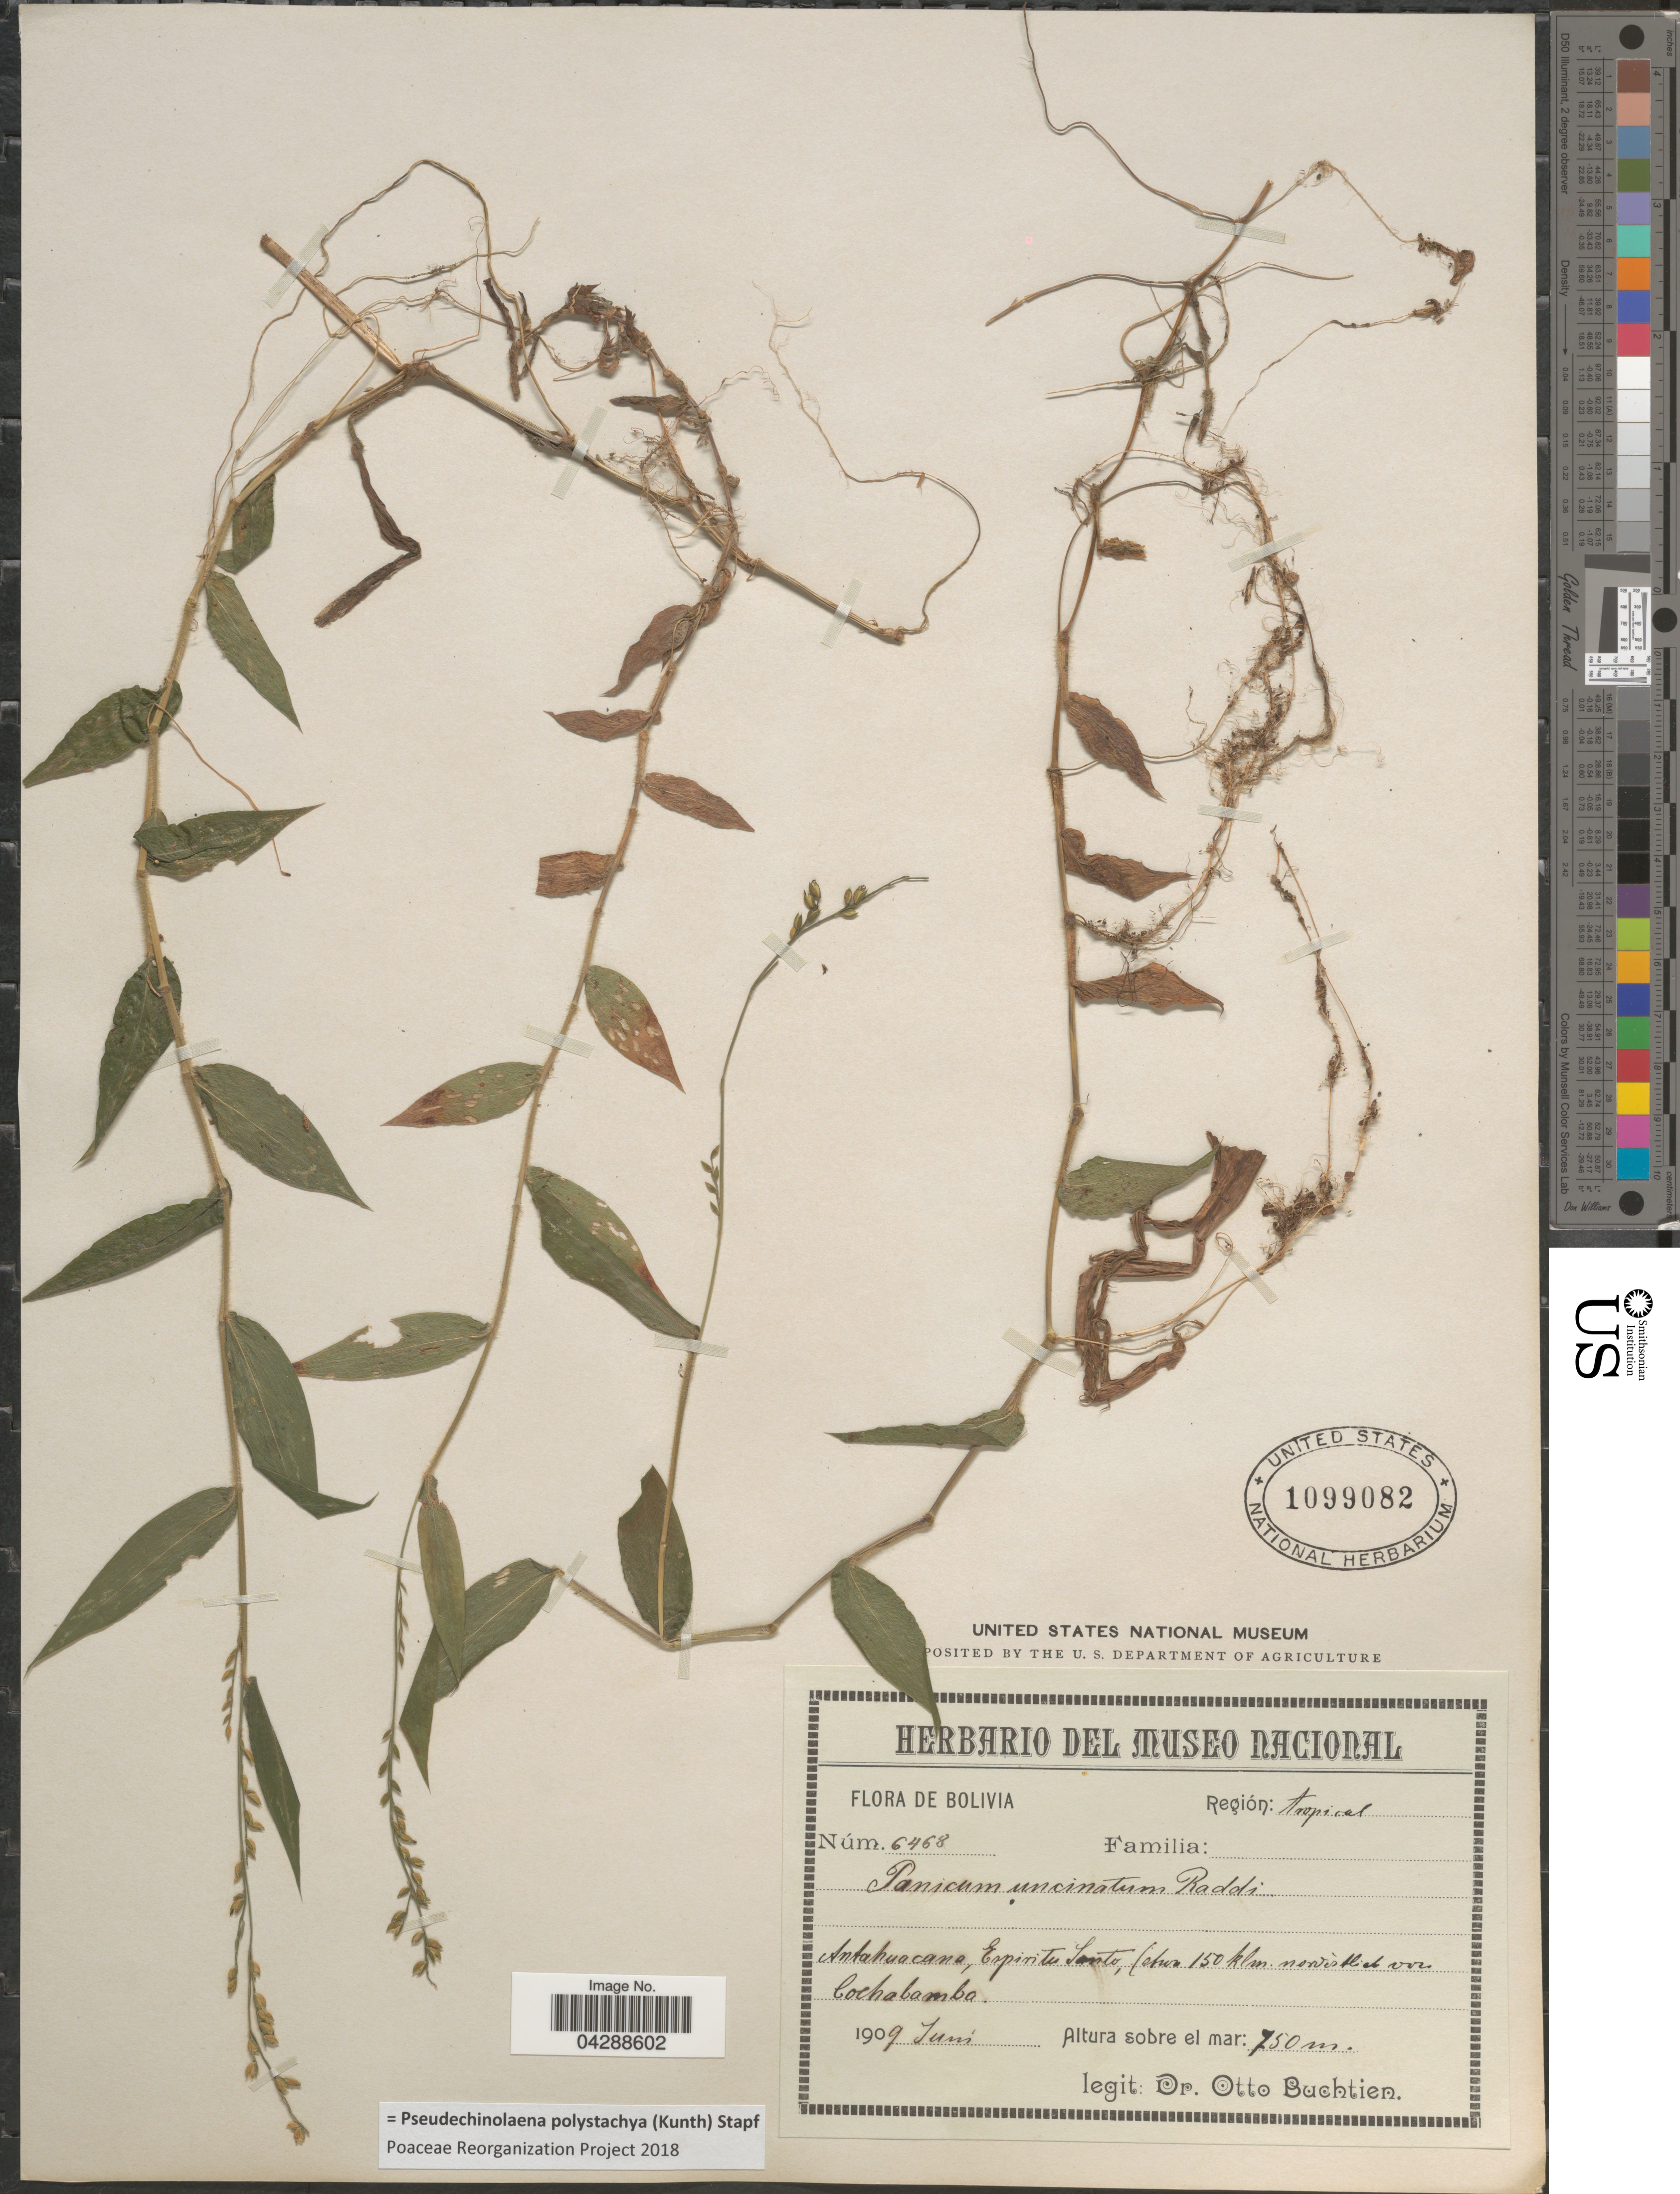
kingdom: Plantae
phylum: Tracheophyta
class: Liliopsida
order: Poales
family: Poaceae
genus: Pseudechinolaena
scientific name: Pseudechinolaena polystachya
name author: (Kunth) Stapf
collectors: O. Buchtien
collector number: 6468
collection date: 1909-06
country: Bolivia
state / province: Cochabamba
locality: Región: tropical. Antahuacana, Espiritu Santo, (entre 150 klm. nordistlich von Cochabamba.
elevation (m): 750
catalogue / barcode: US 1099082